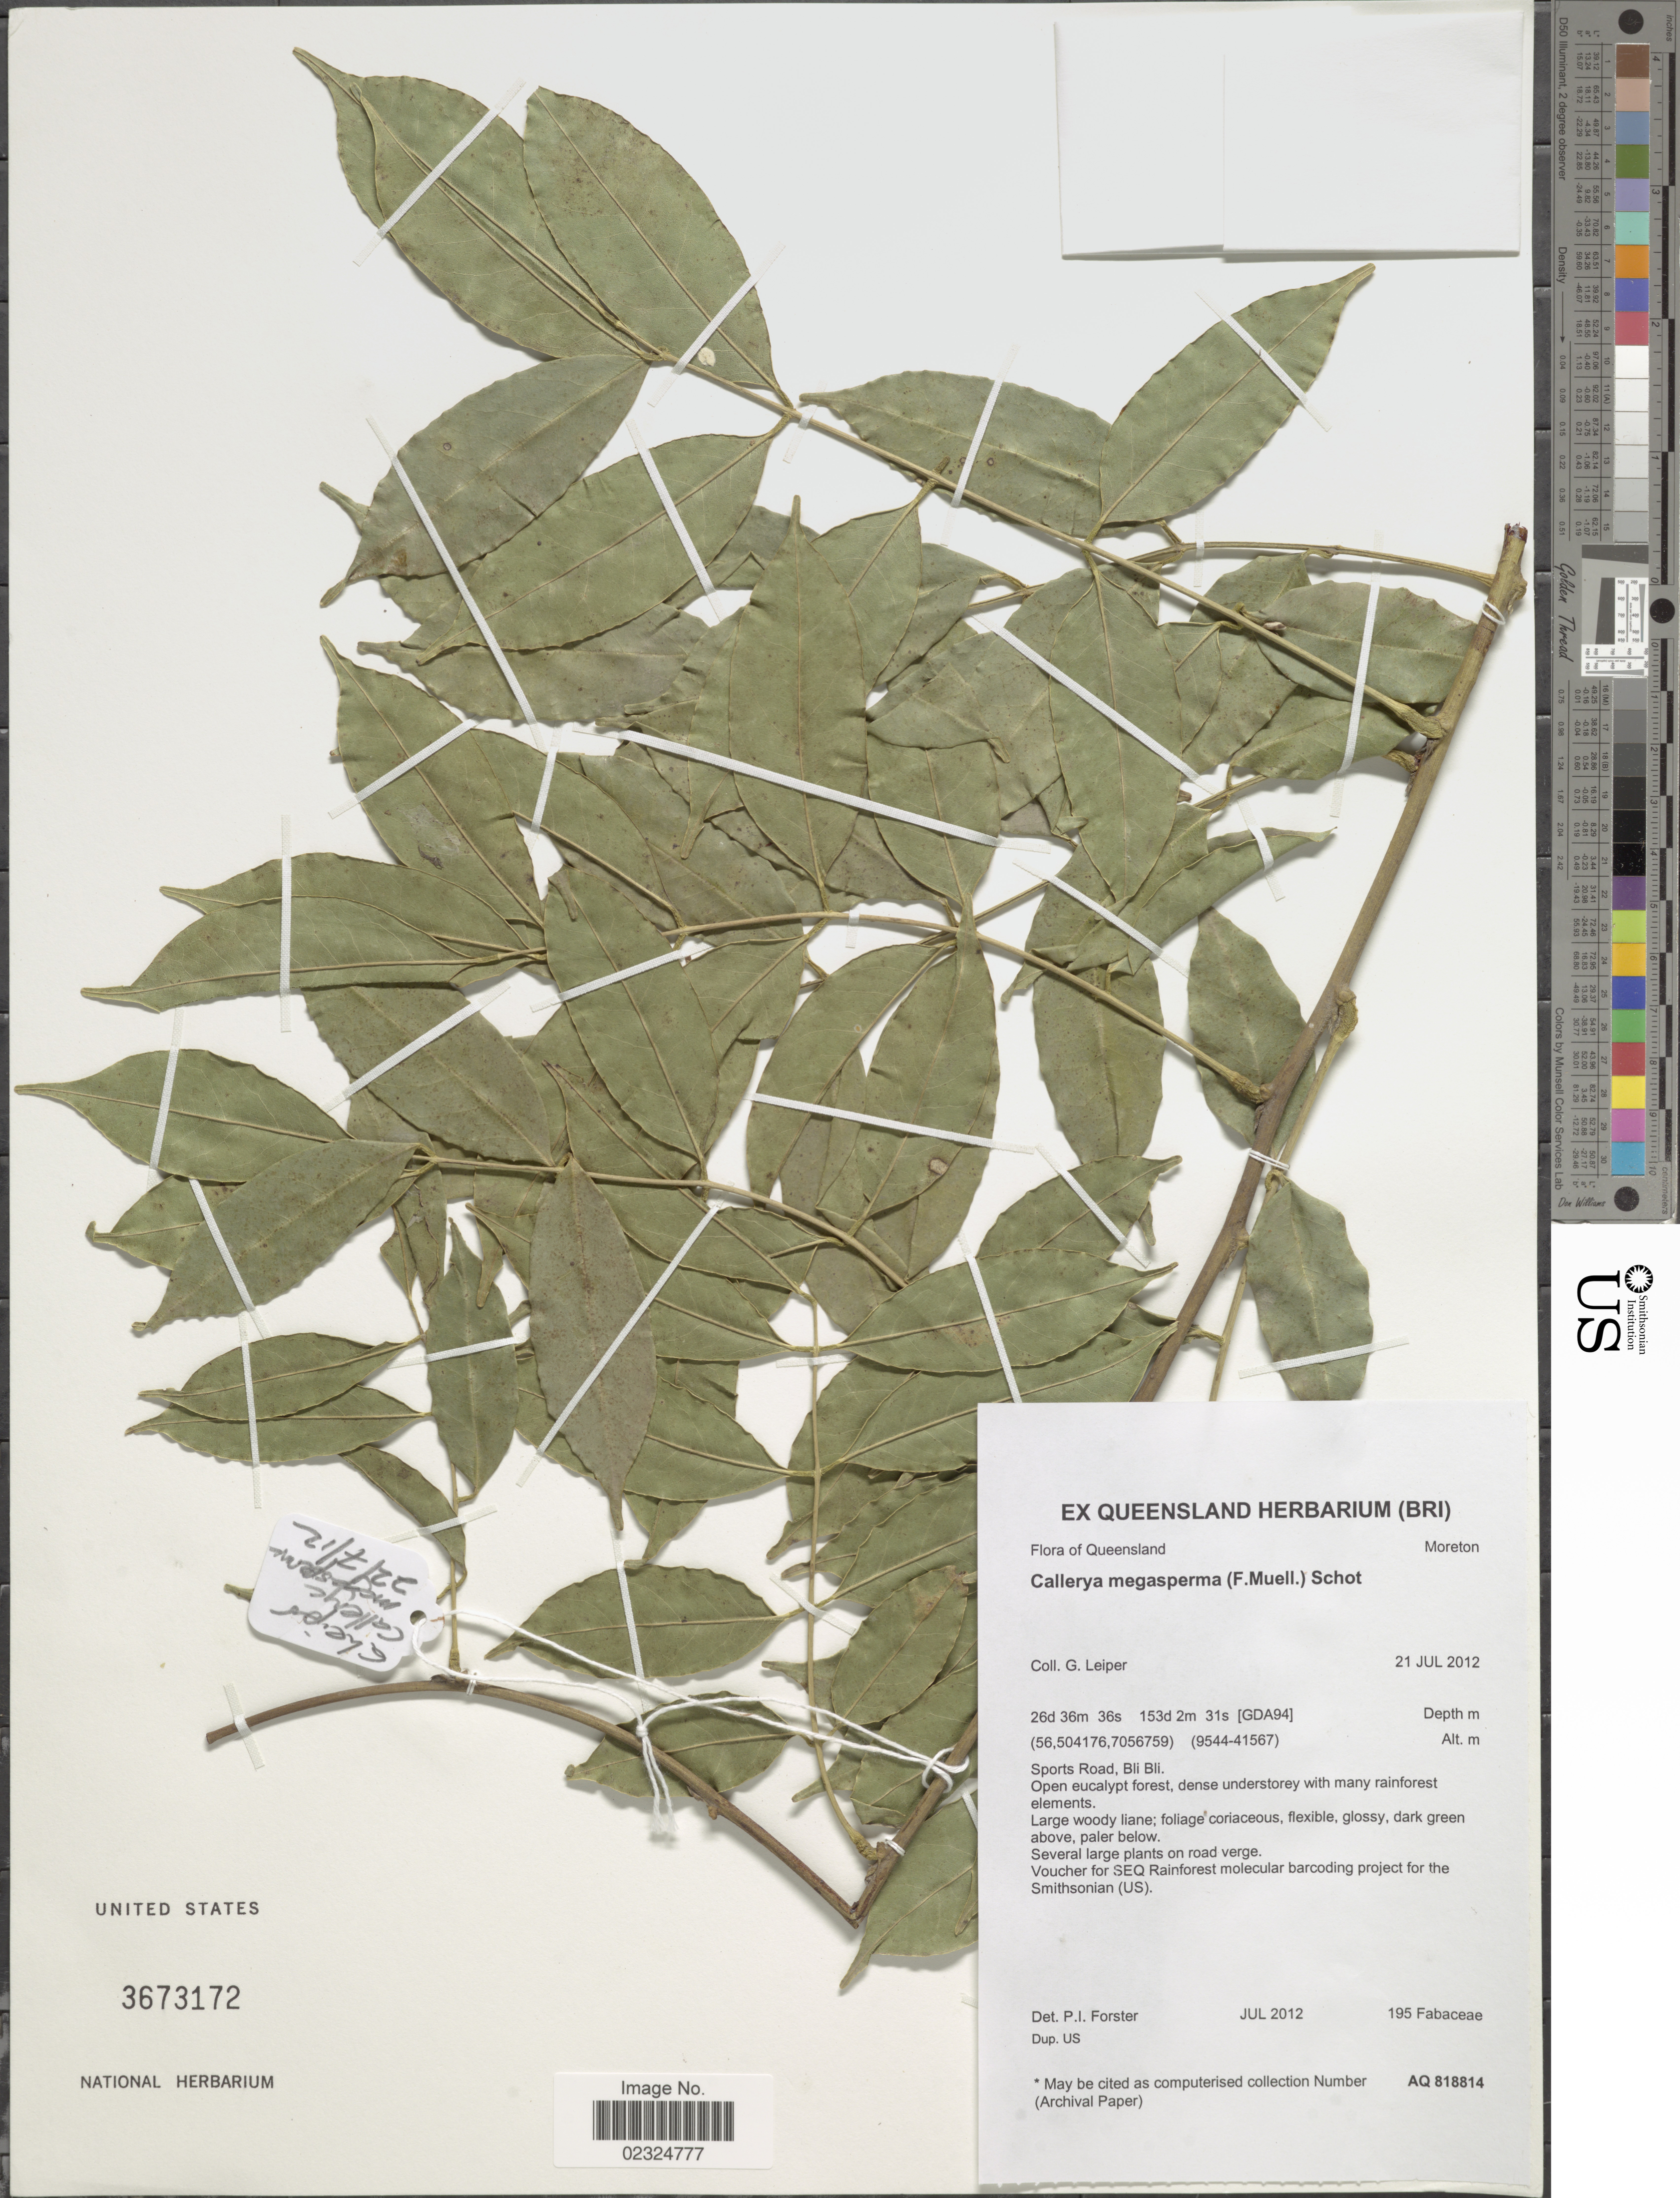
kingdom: Plantae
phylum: Tracheophyta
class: Magnoliopsida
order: Fabales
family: Fabaceae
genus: Austrocallerya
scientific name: Austrocallerya megasperma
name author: (F. Muell.) J. Compton & Schrire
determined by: Strong, Mark T., (BOT), Smithsonian Institution - National Museum of Natural History (UNITED STATES)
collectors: G. Leiper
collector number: AQ 818814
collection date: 2012-07-21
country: Australia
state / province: Queensland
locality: Moreton, Queensland, Sports Road, Bli Bli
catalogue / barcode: US 3673172